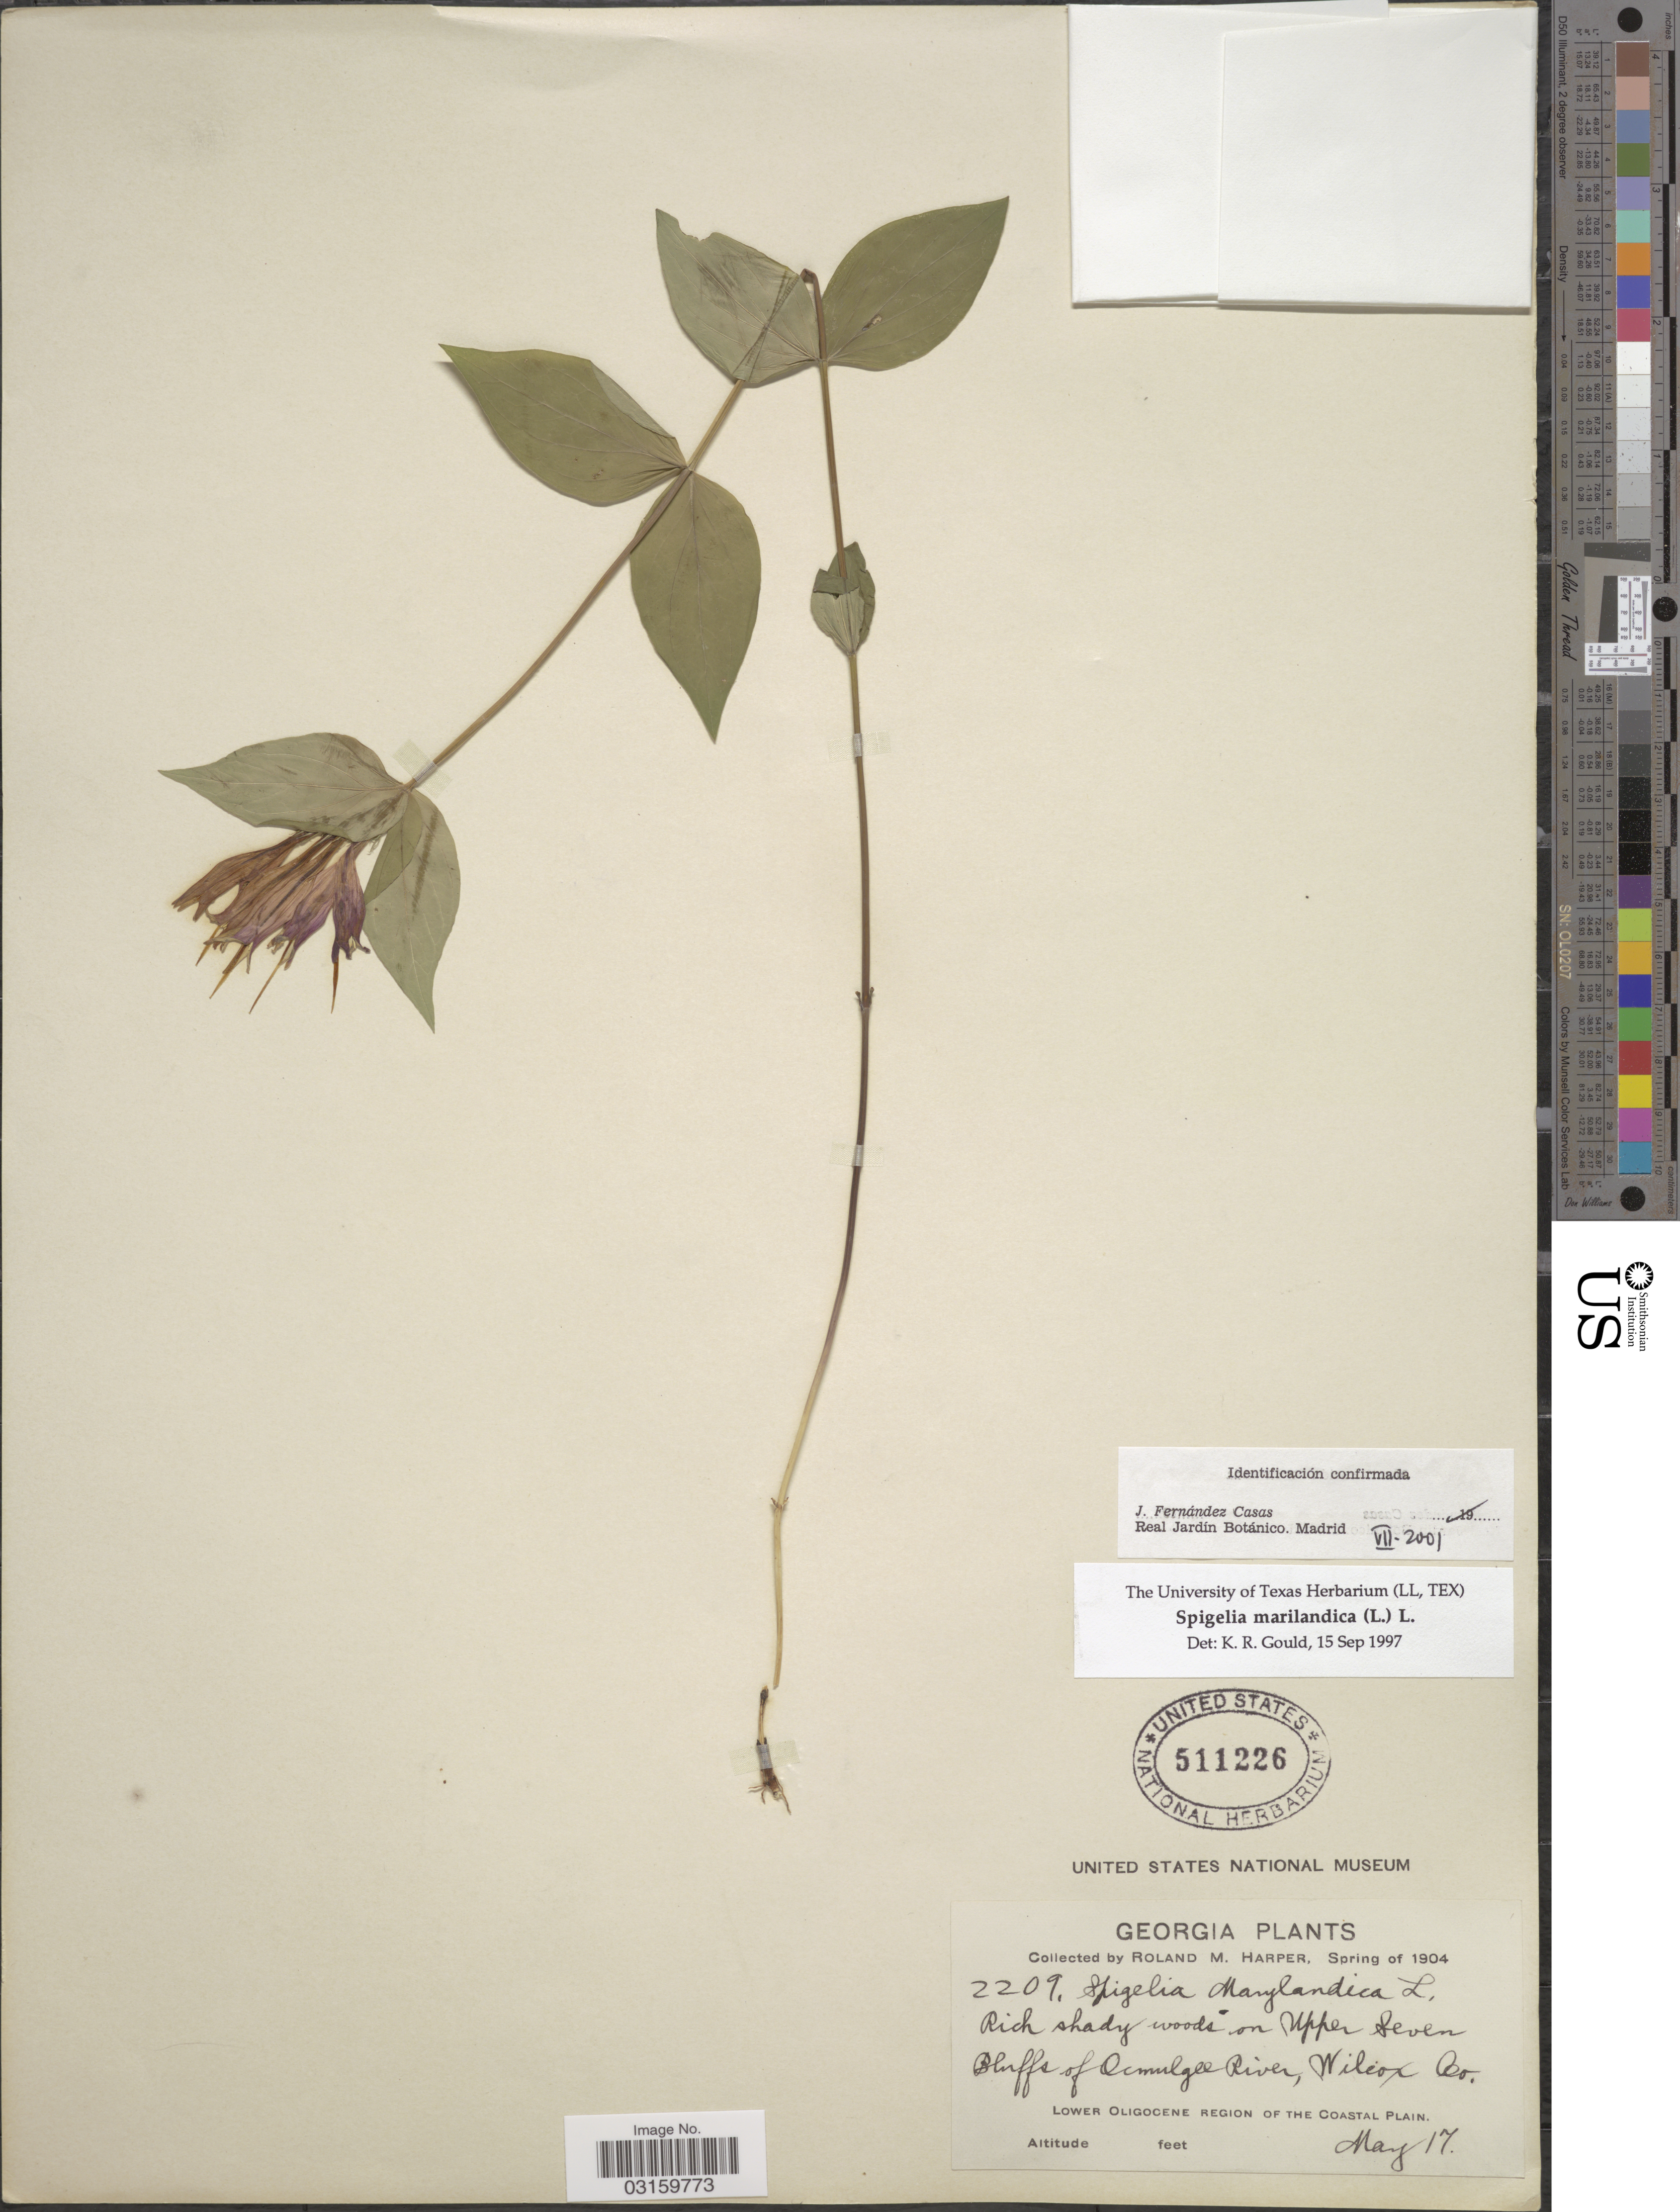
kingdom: Plantae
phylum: Tracheophyta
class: Magnoliopsida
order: Gentianales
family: Loganiaceae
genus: Spigelia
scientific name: Spigelia marilandica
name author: (L.) L.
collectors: R. M. Harper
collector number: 2209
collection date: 1904-05-17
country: United States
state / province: Georgia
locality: Rich shady woods on Upper Seven Bluffs of Ocmulgee River, Wilcox Co., Lower Oligocene Region of the Coastal Plain.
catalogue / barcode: US 511226